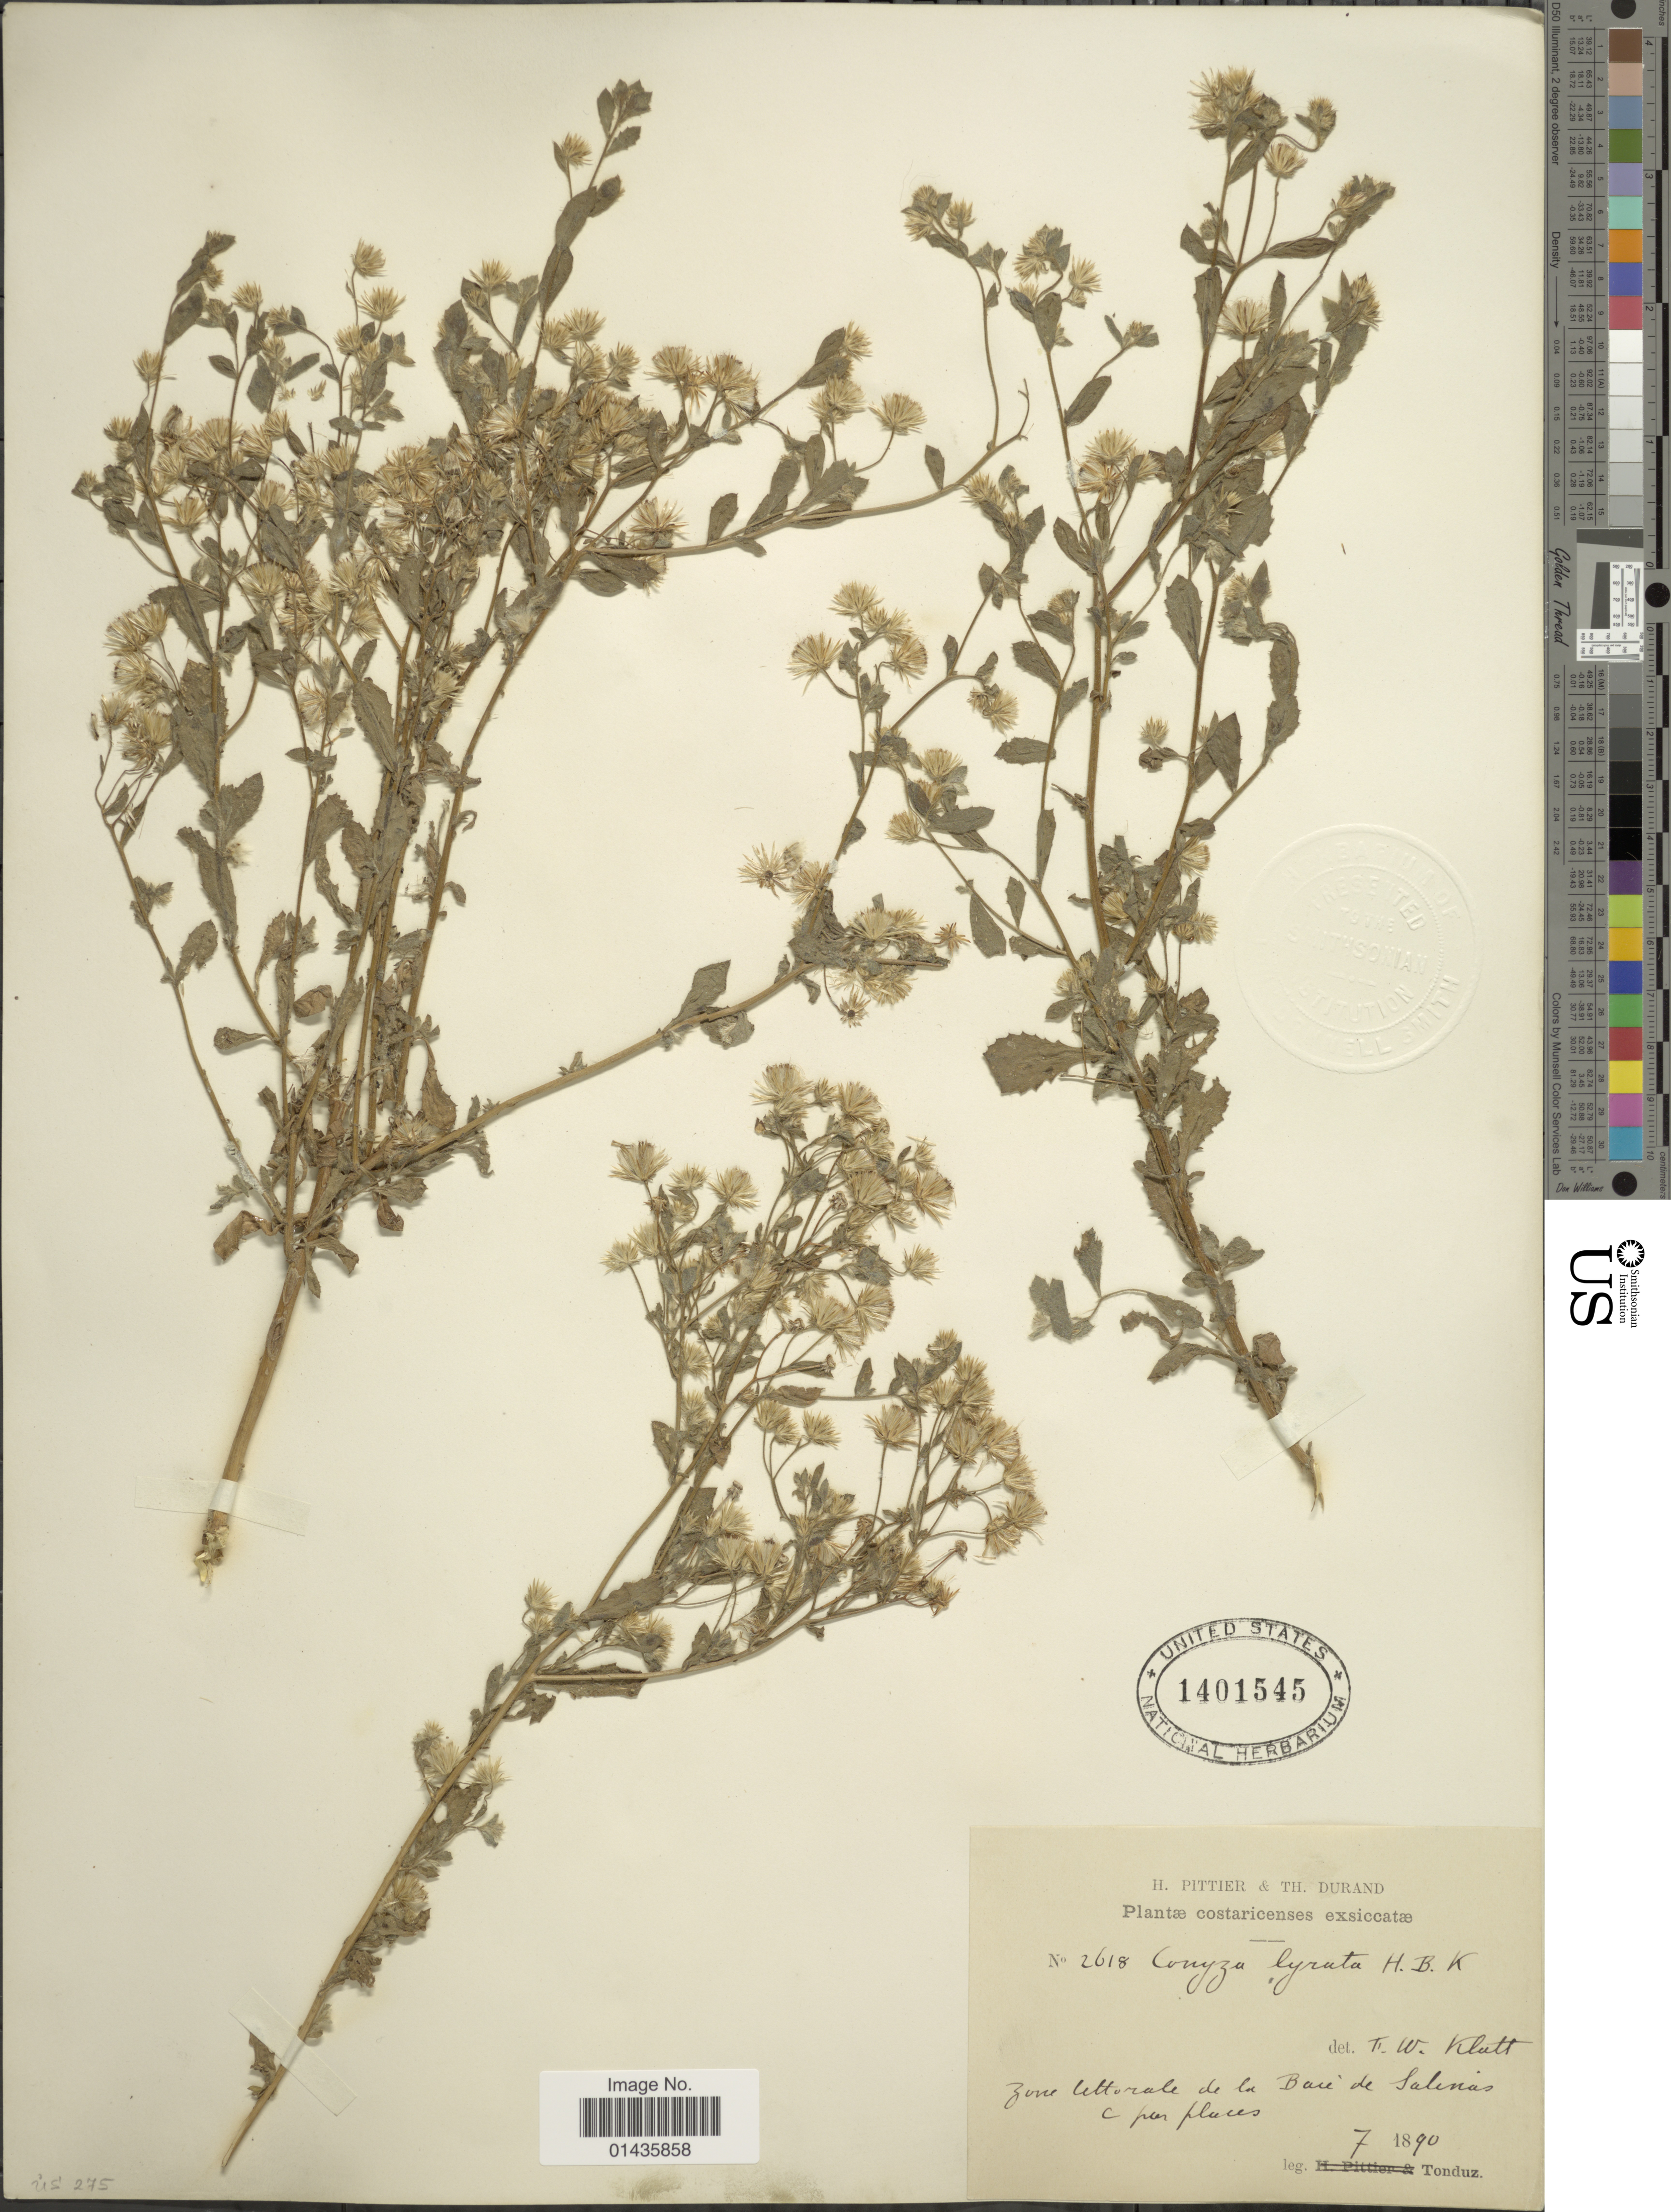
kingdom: Plantae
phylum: Tracheophyta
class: Magnoliopsida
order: Asterales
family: Asteraceae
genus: Pseudoconyza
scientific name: Pseudoconyza lyrata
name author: (Kunth) Cuatrec.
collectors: A. Tonduz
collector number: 2618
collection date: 1890-07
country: Costa Rica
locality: Zone littorale de la Bahía de Salinas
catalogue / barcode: US 1401545